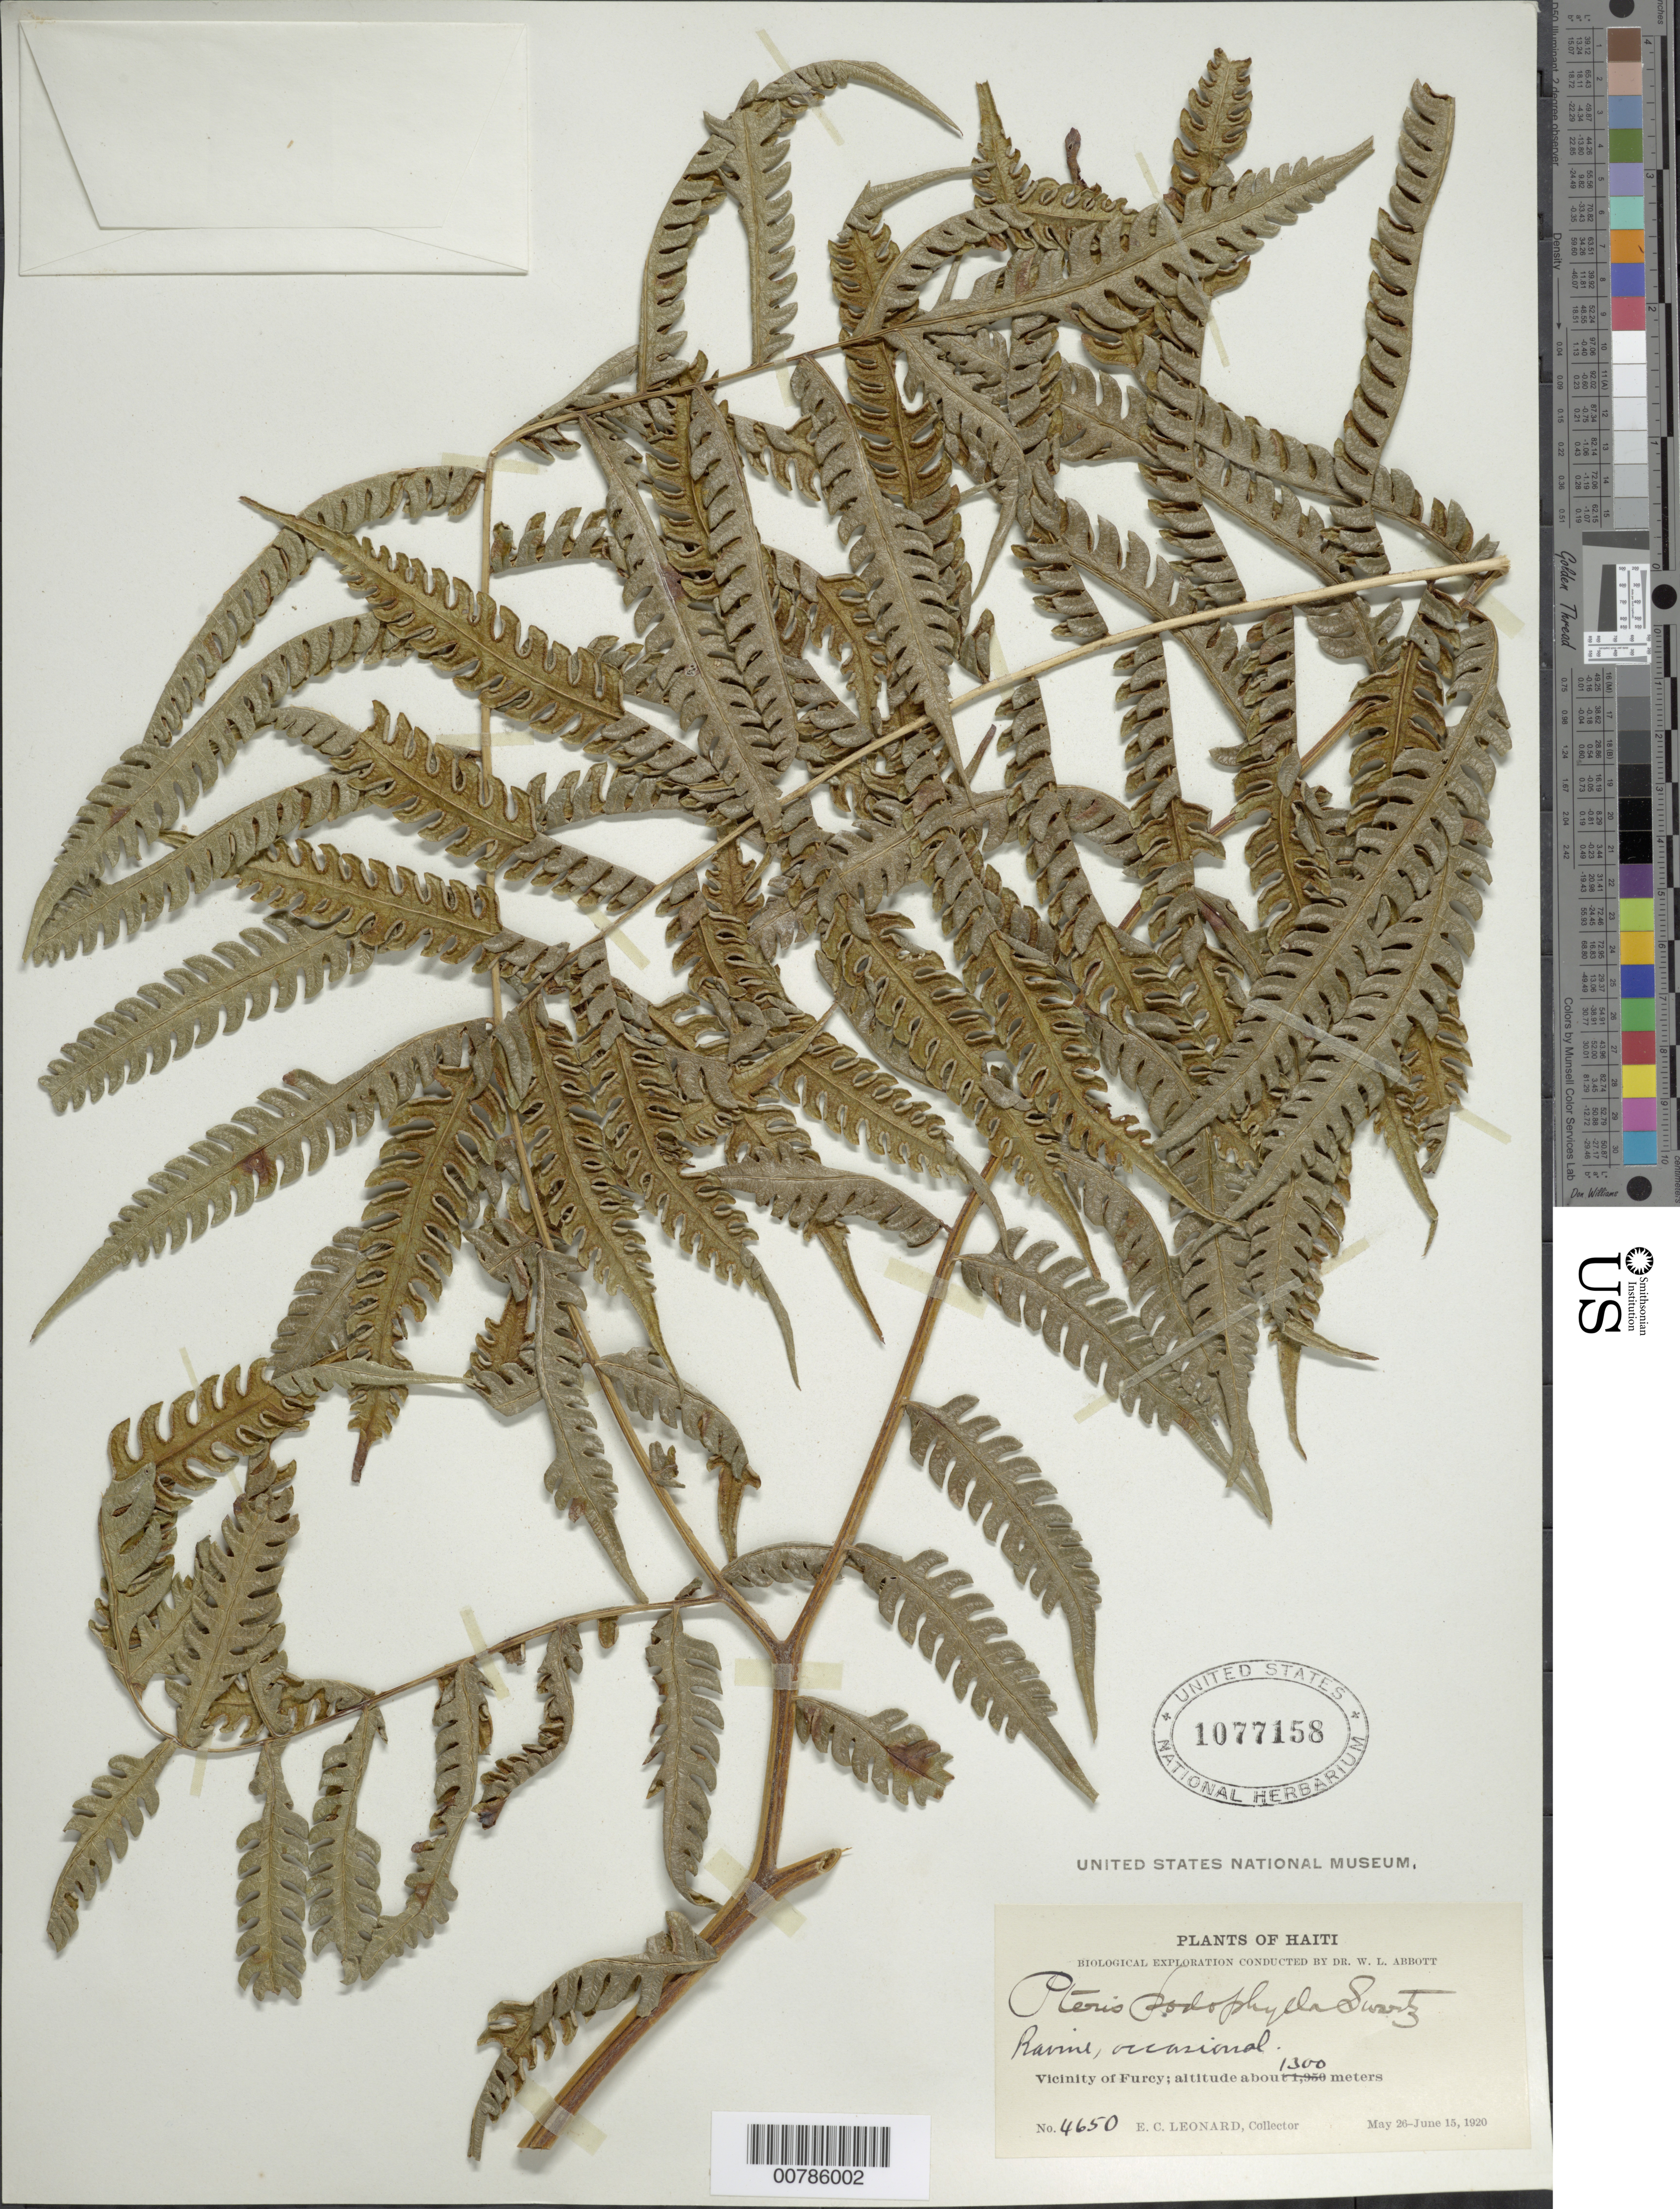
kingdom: Plantae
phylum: Tracheophyta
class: Polypodiopsida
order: Polypodiales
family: Pteridaceae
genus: Pteris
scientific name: Pteris podophylla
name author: Sw.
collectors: E. C. Leonard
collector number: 4650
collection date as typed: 26 May 1920 15 Jun 1920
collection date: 1920-05-26/1920-06-15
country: Haiti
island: Hispaniola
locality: Furcy, vicinity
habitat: Ravine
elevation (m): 1300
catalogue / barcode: US 1077158